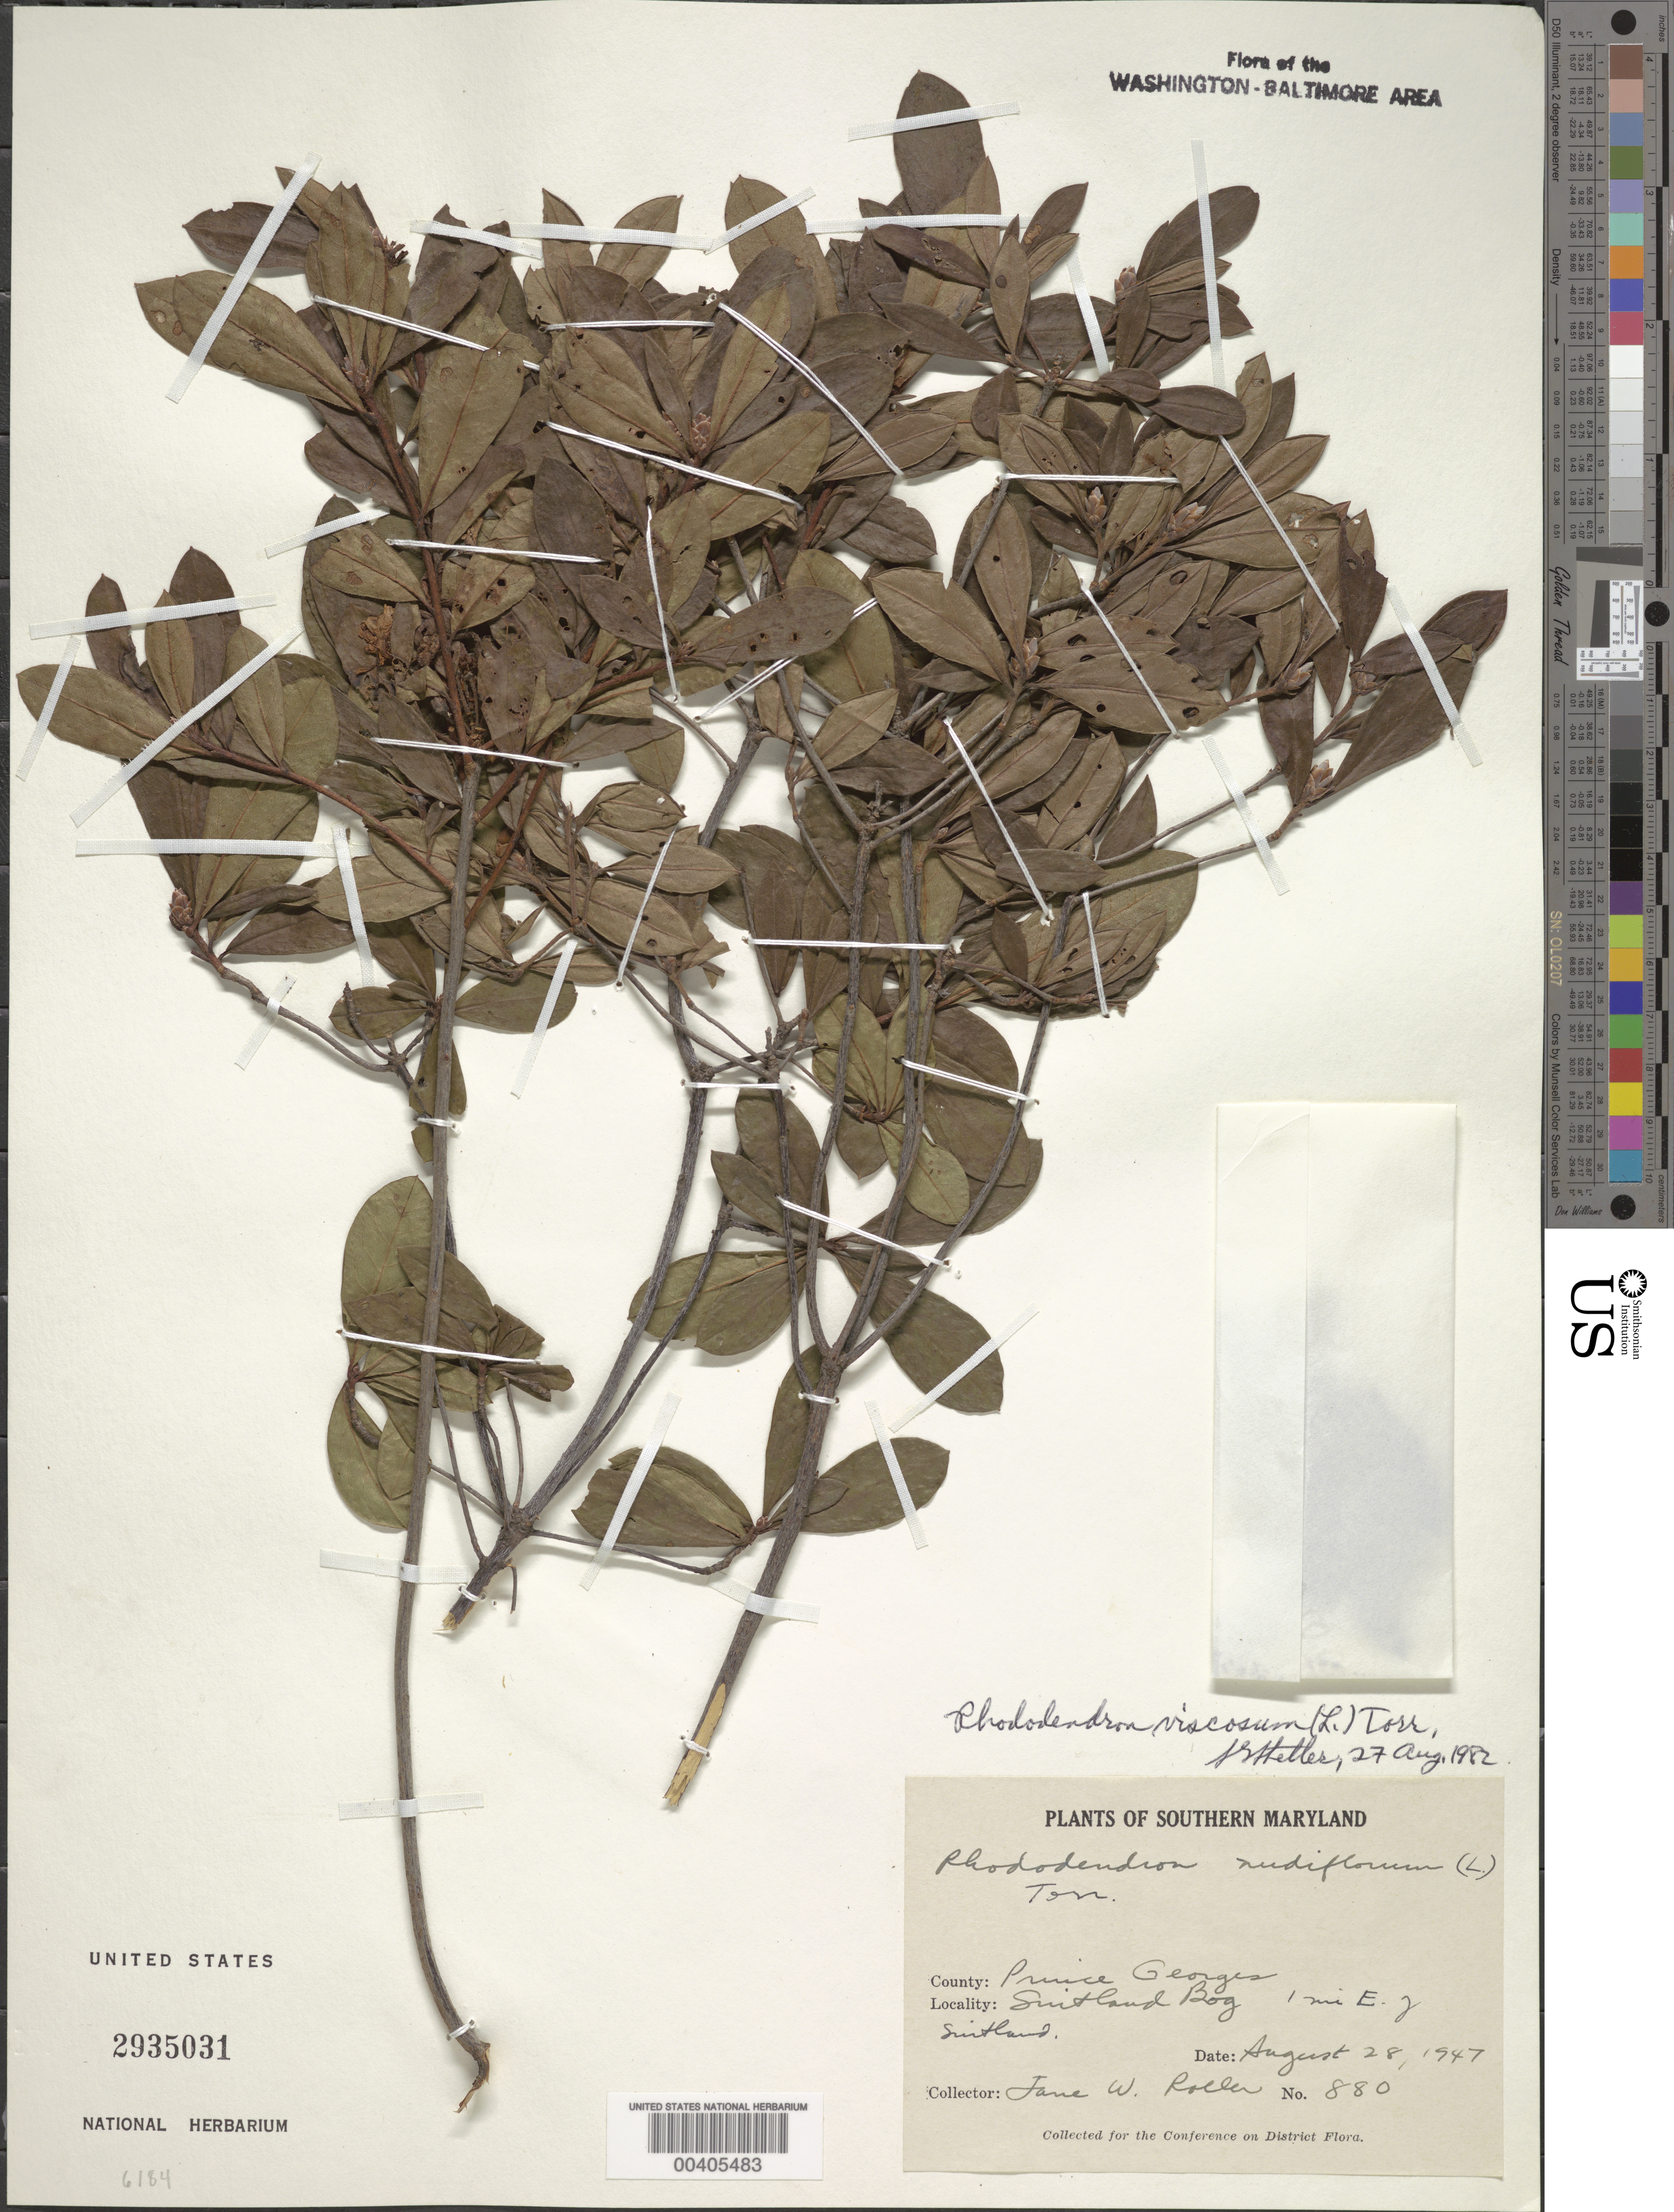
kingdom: Plantae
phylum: Tracheophyta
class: Magnoliopsida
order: Ericales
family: Ericaceae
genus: Rhododendron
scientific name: Rhododendron viscosum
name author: (L.) Torr.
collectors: J. W. Roller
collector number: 880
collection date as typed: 28 Aug 1947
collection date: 1947-08-28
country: United States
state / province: Maryland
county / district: Prince George's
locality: Suitland Bog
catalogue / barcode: US 2935031